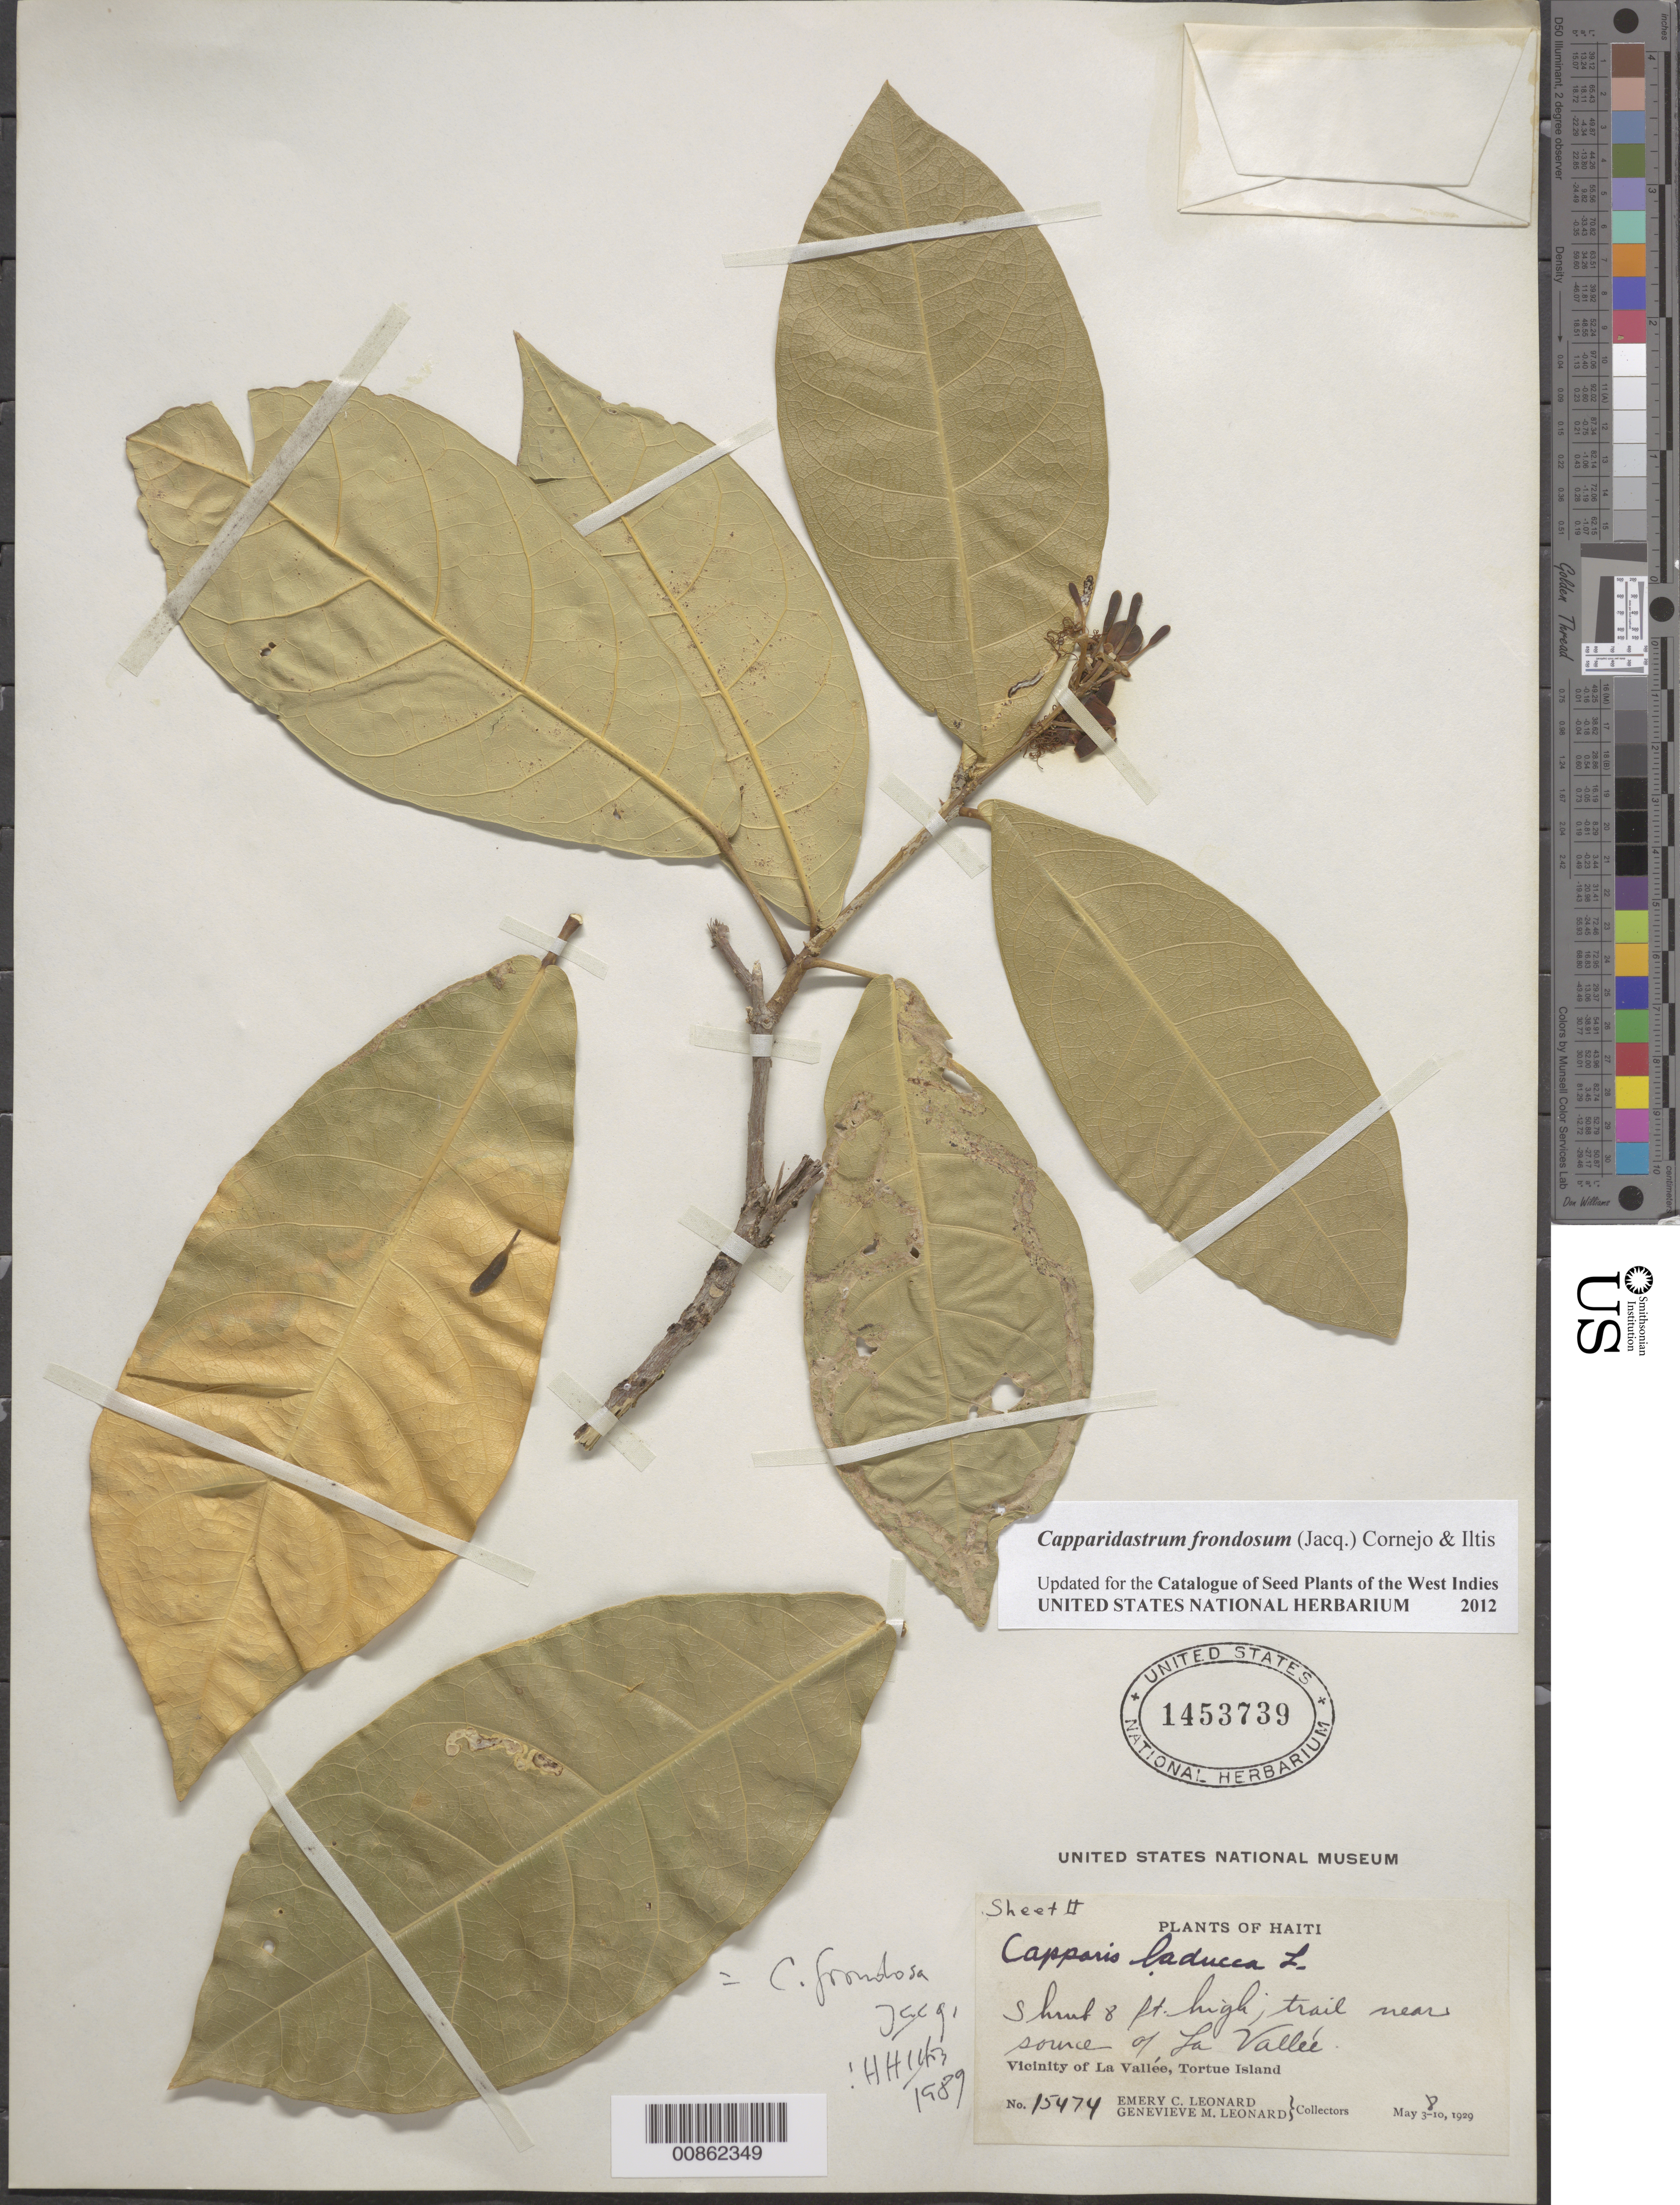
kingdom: Plantae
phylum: Tracheophyta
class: Magnoliopsida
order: Brassicales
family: Capparaceae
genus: Capparidastrum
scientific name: Capparidastrum frondosum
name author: (Jacq.) Cornejo & Iltis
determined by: Iltis, Hugh Hellmut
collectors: E. C. Leonard & G. M. Leonard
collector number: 15474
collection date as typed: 08 May 1929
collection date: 1929-05-08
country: Haiti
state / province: Nord-Óuest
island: Île de la Tortue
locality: Vicinity of La Vallée, Tortue Island. Trail near source of La Vallée.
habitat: Trail near source.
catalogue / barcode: US 1453739